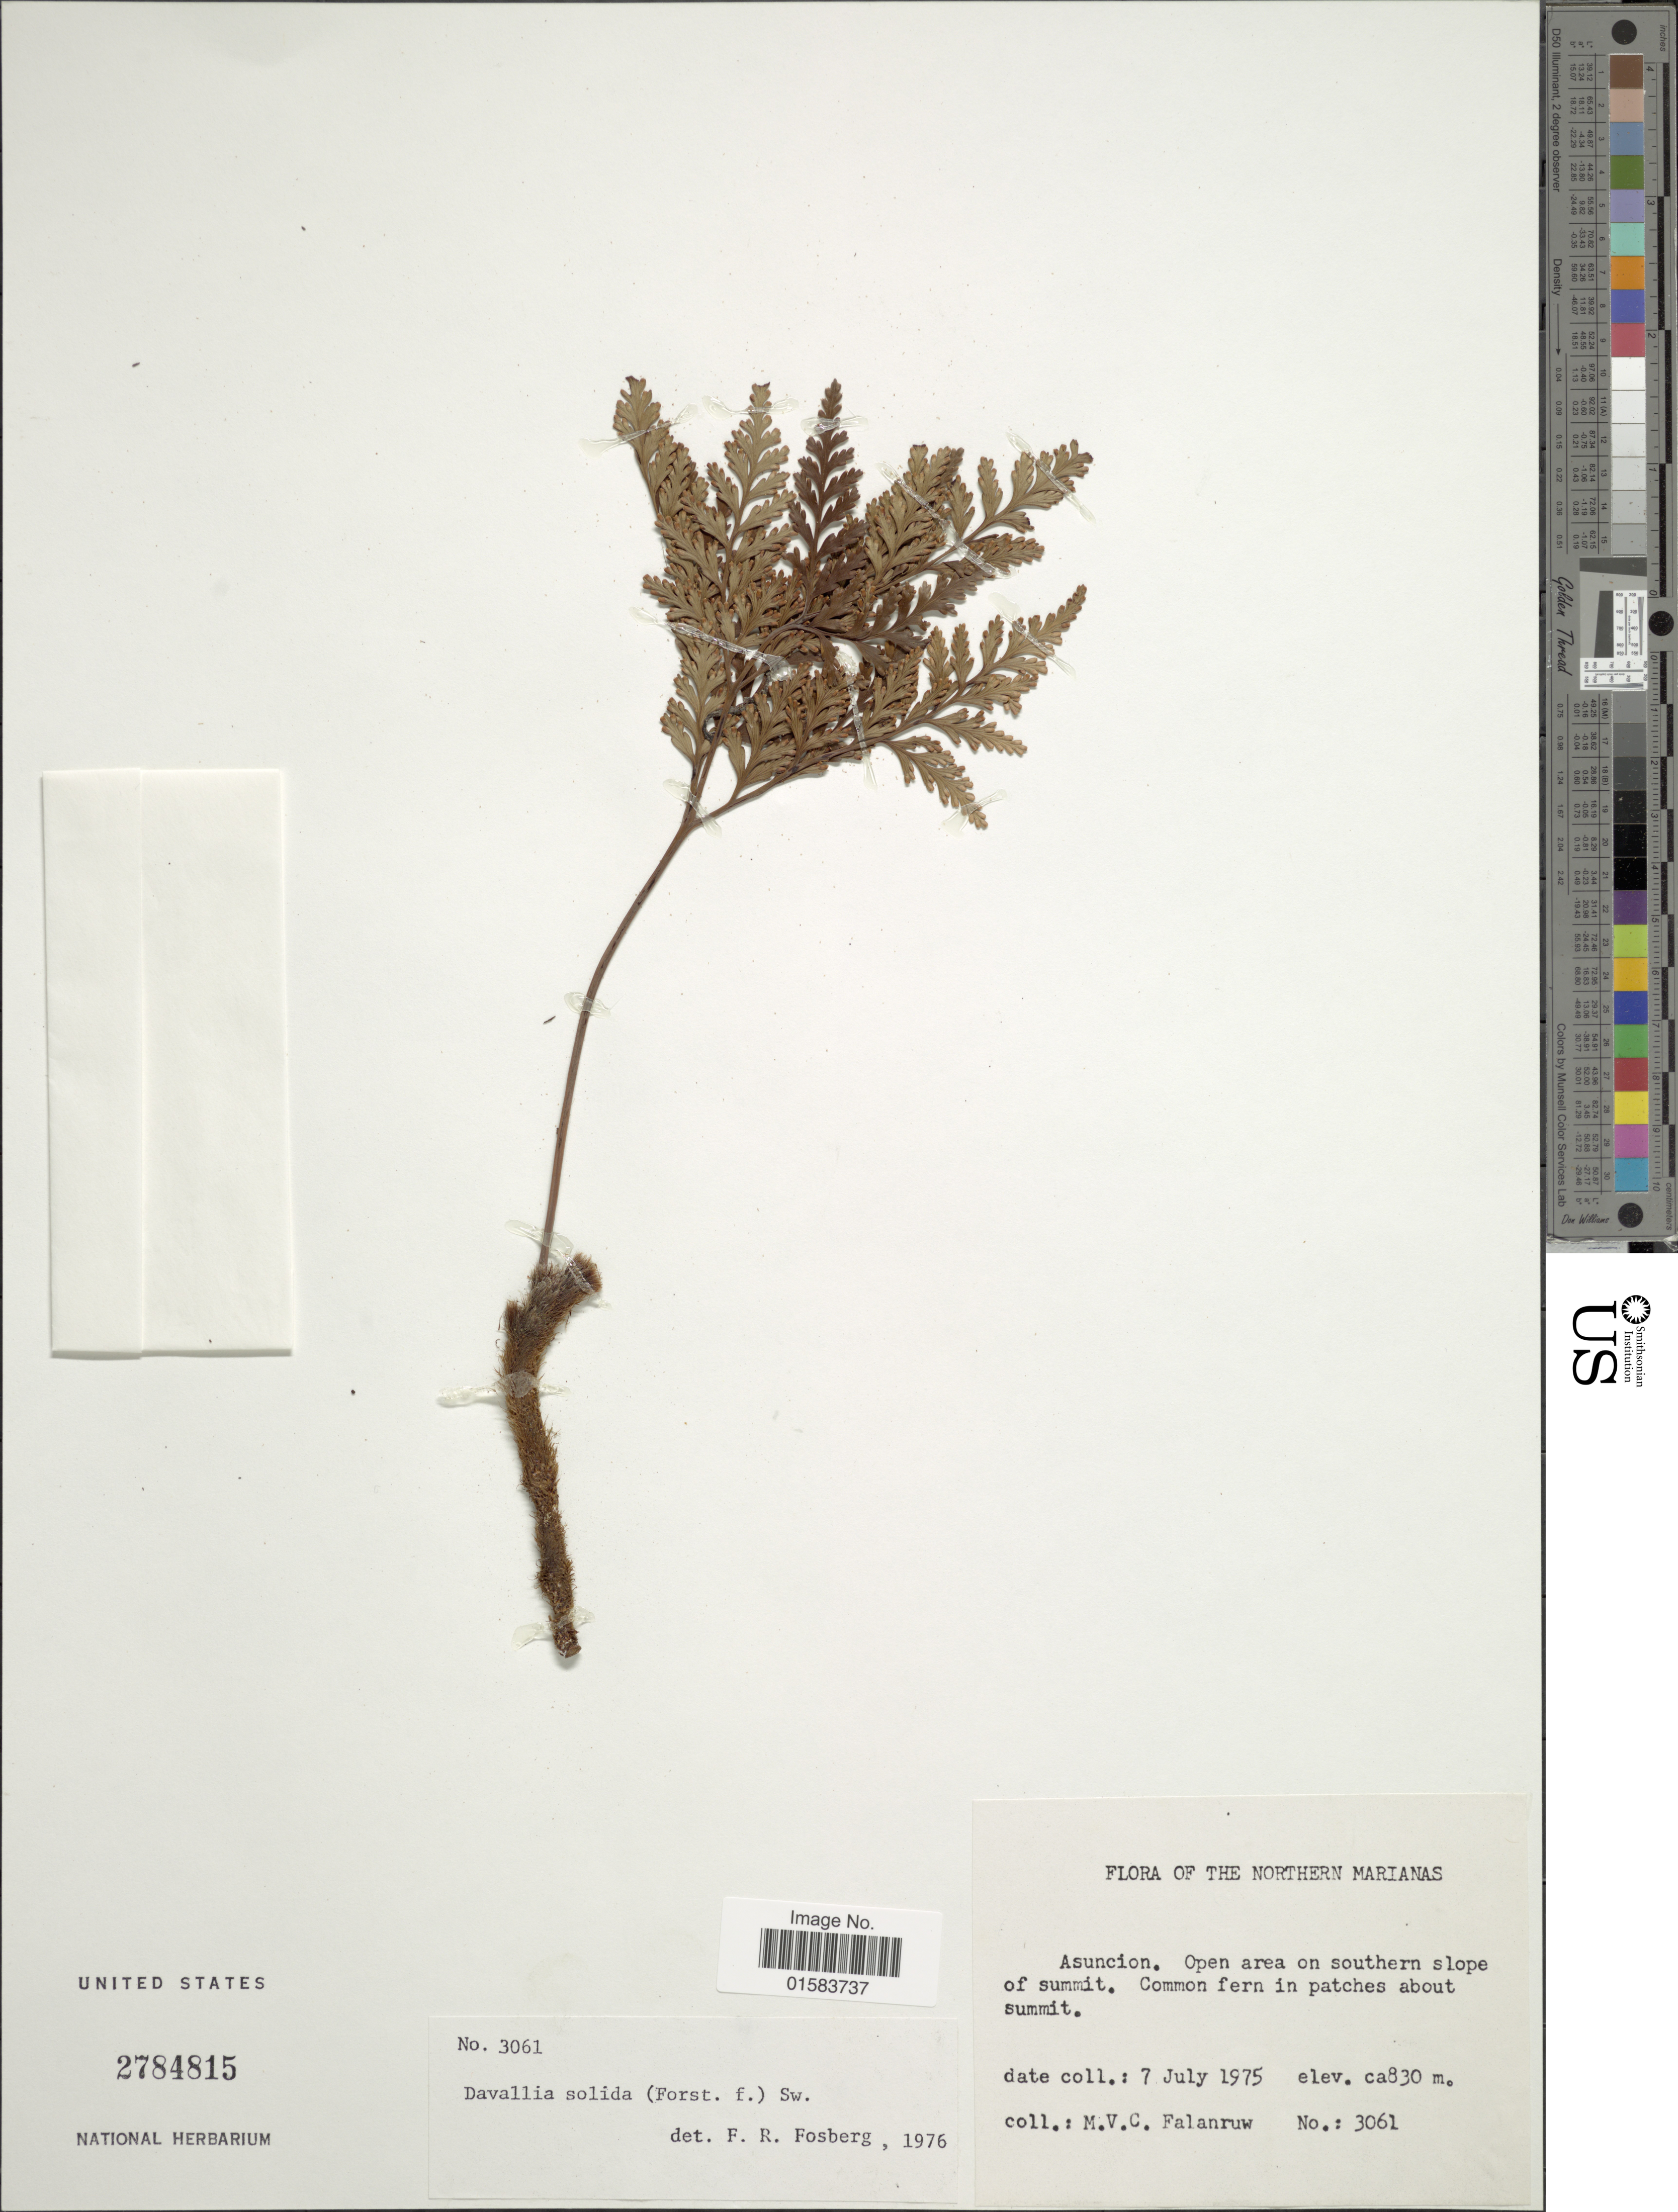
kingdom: Plantae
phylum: Tracheophyta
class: Polypodiopsida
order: Polypodiales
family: Davalliaceae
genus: Davallia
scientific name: Davallia solida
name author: (G. Forst.) Sw.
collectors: M. V. Falanruw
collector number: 3061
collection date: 1975-07-07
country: Northern Mariana Islands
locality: Asuncion, Open area on southern slope of summit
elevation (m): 830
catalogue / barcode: US 2784815